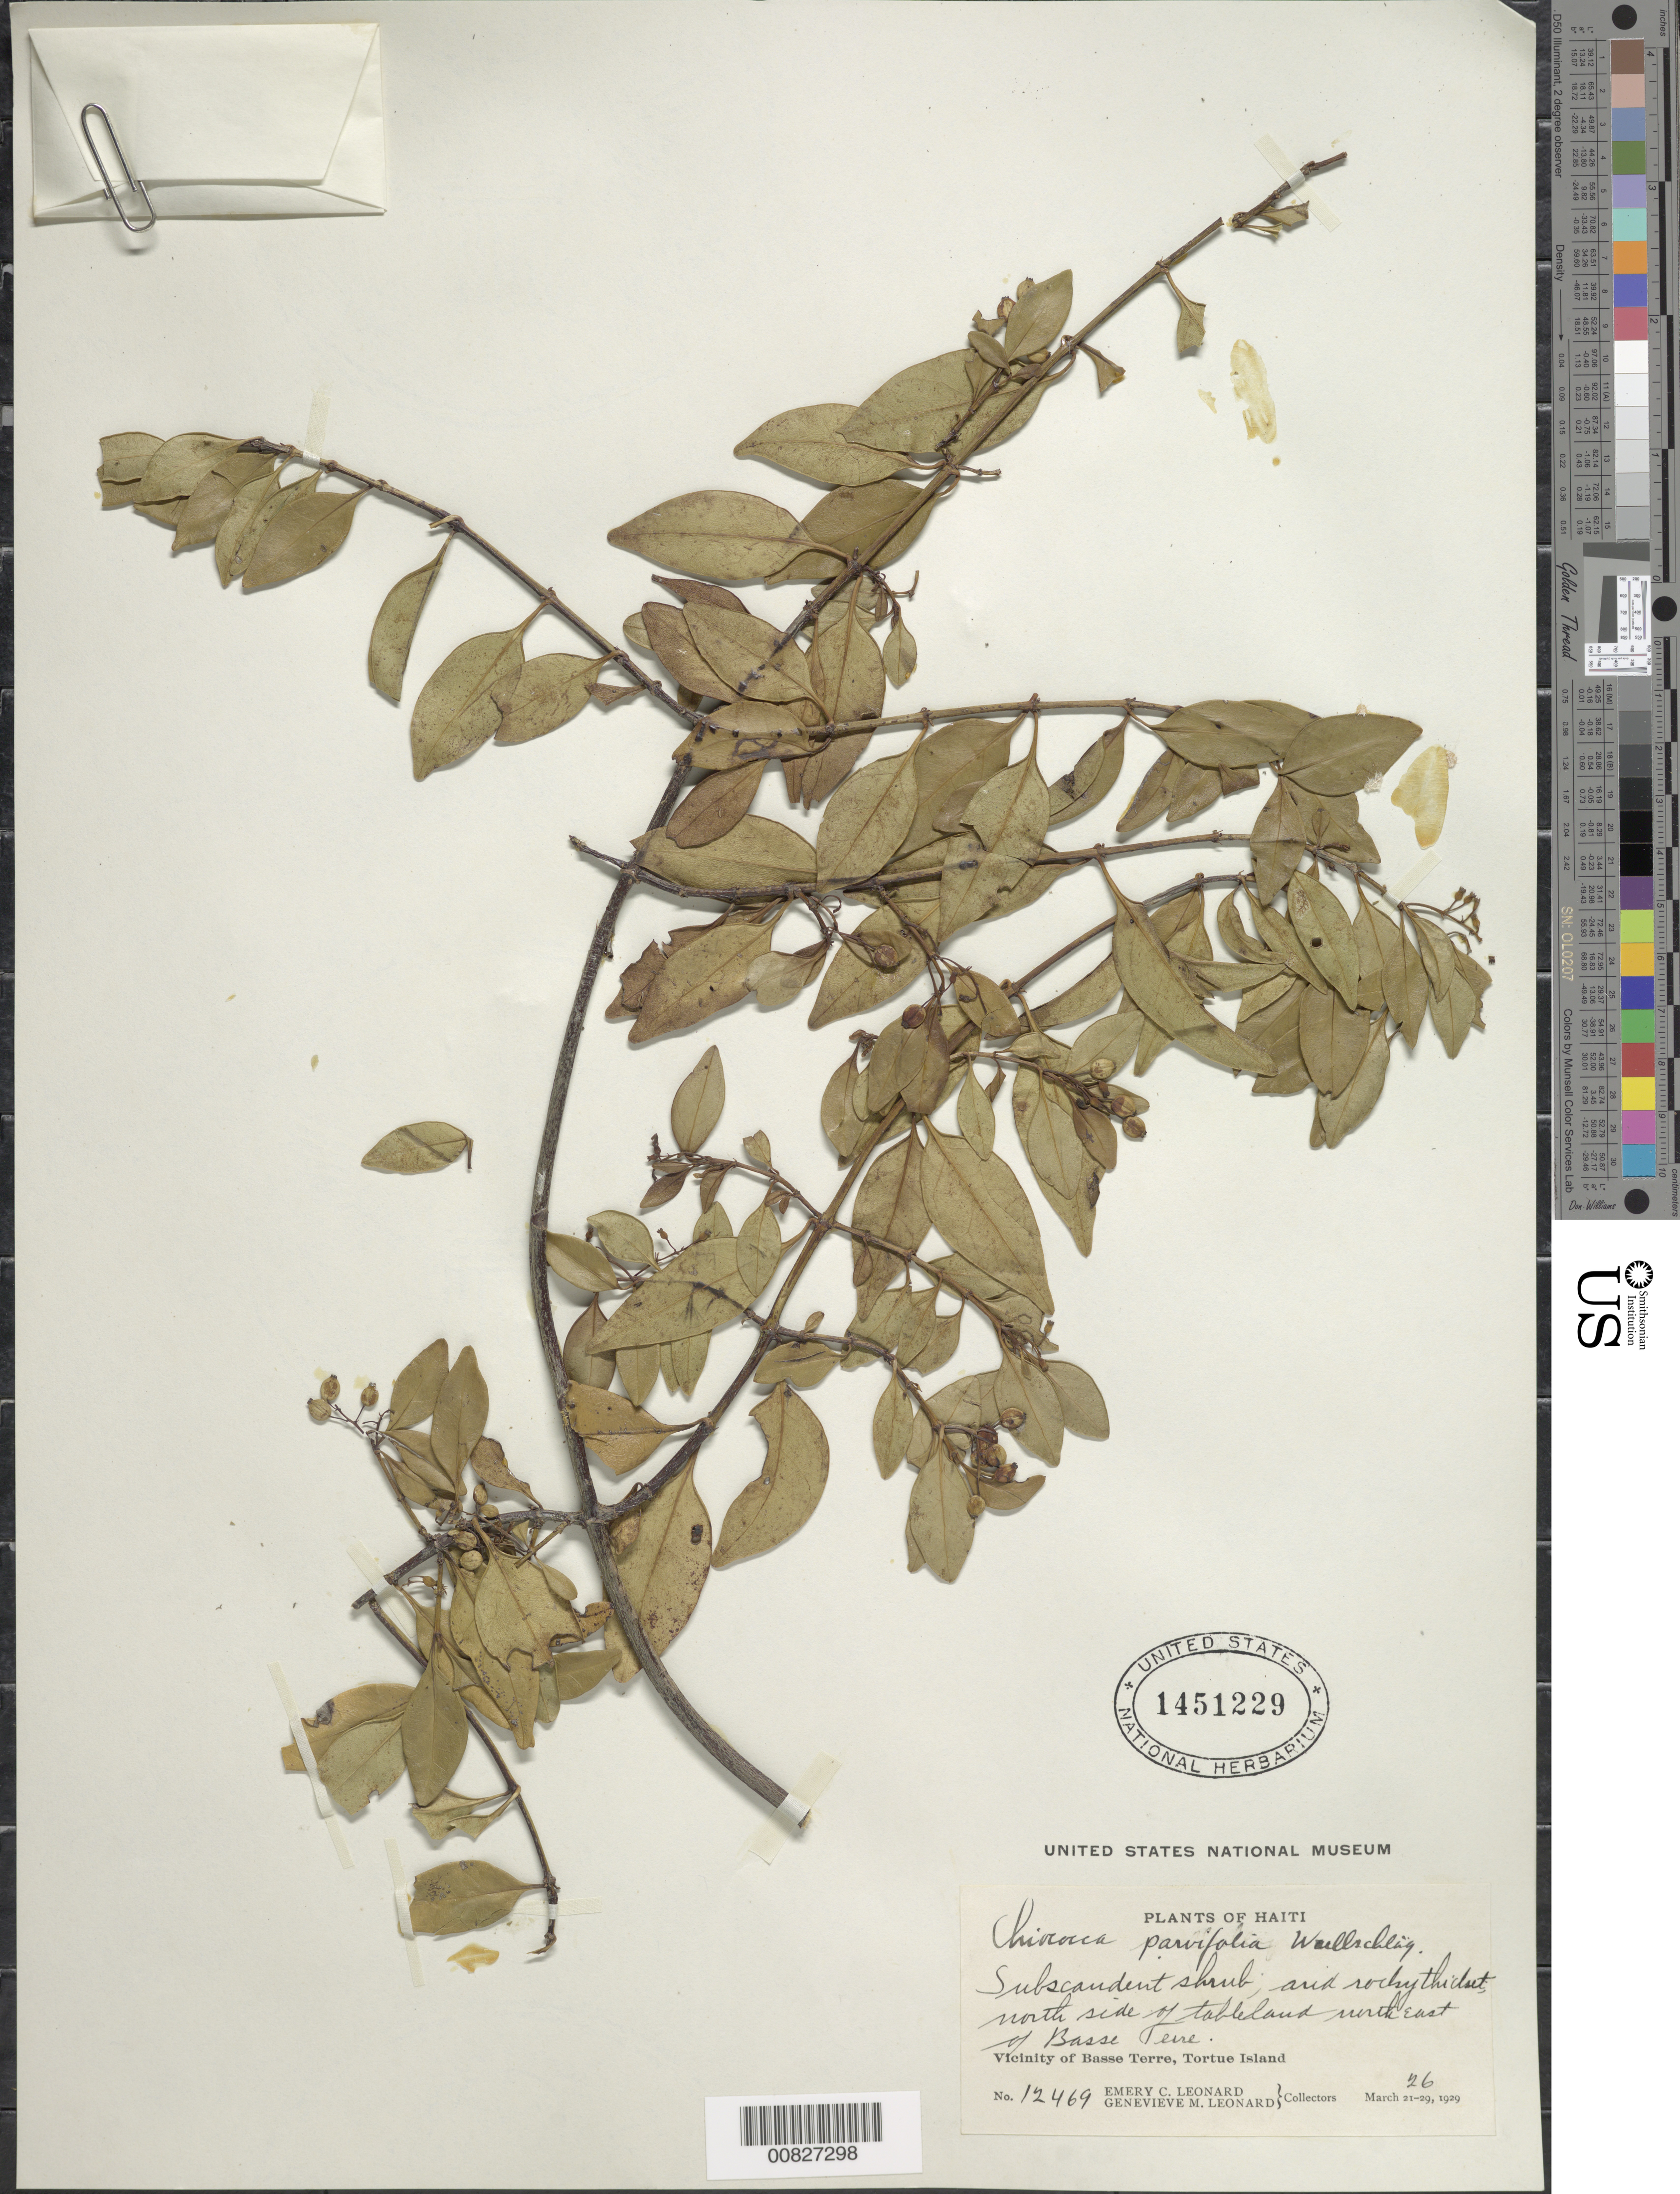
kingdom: Plantae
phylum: Tracheophyta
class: Magnoliopsida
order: Gentianales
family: Rubiaceae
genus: Chiococca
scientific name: Chiococca alba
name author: (L.) Hitchc.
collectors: E. C. Leonard & G. M. Leonard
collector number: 12469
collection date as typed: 26 Mar 1929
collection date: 1929-03-26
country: Haiti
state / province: Nord-Ouest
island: Île de la Tortue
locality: Vicinity of Basse Terre, north side of table-land, NE of city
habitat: Arid rocky thicket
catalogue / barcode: US 1451229